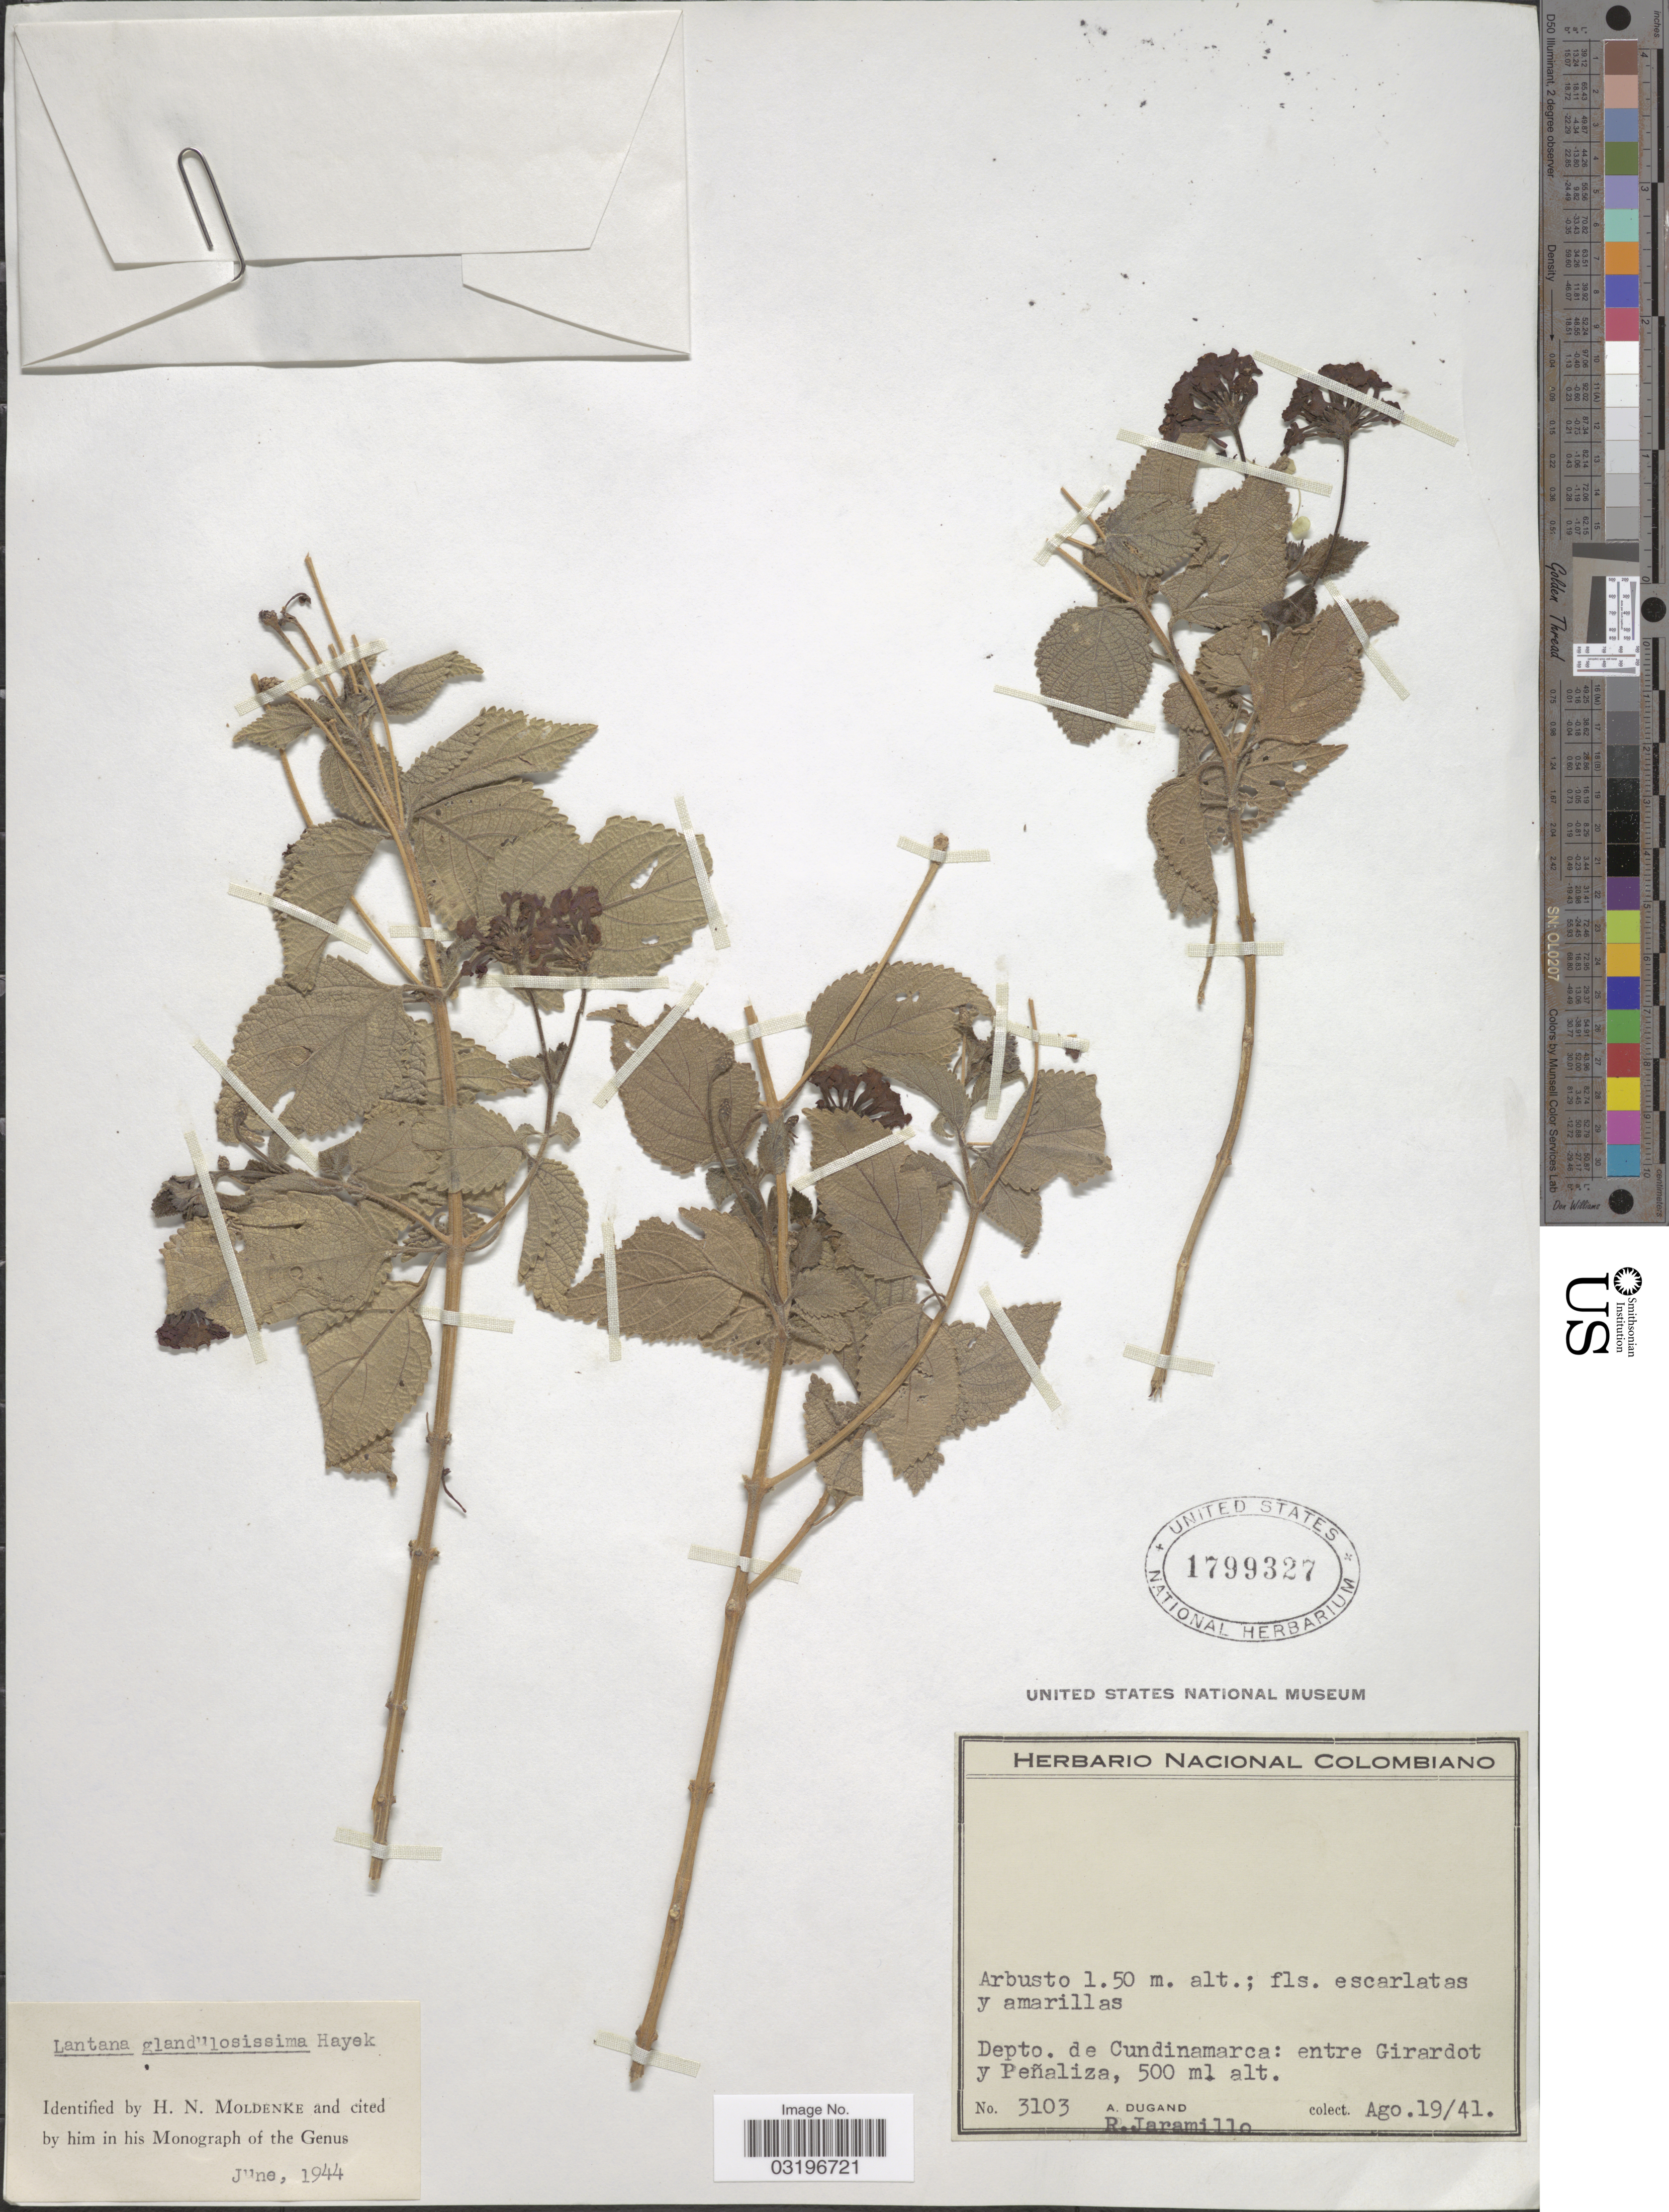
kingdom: Plantae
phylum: Tracheophyta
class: Magnoliopsida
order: Lamiales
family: Verbenaceae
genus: Lantana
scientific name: Lantana glandulosissima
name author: Hayek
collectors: A. Dugand & R. Jaramillo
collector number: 3103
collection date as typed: Transcribed d/m/y: 19/8/41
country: Colombia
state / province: Cundinamarca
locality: Depto. de Cundinamarca: entre Girardot y Peñaliza.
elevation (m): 500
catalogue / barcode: US 1799327